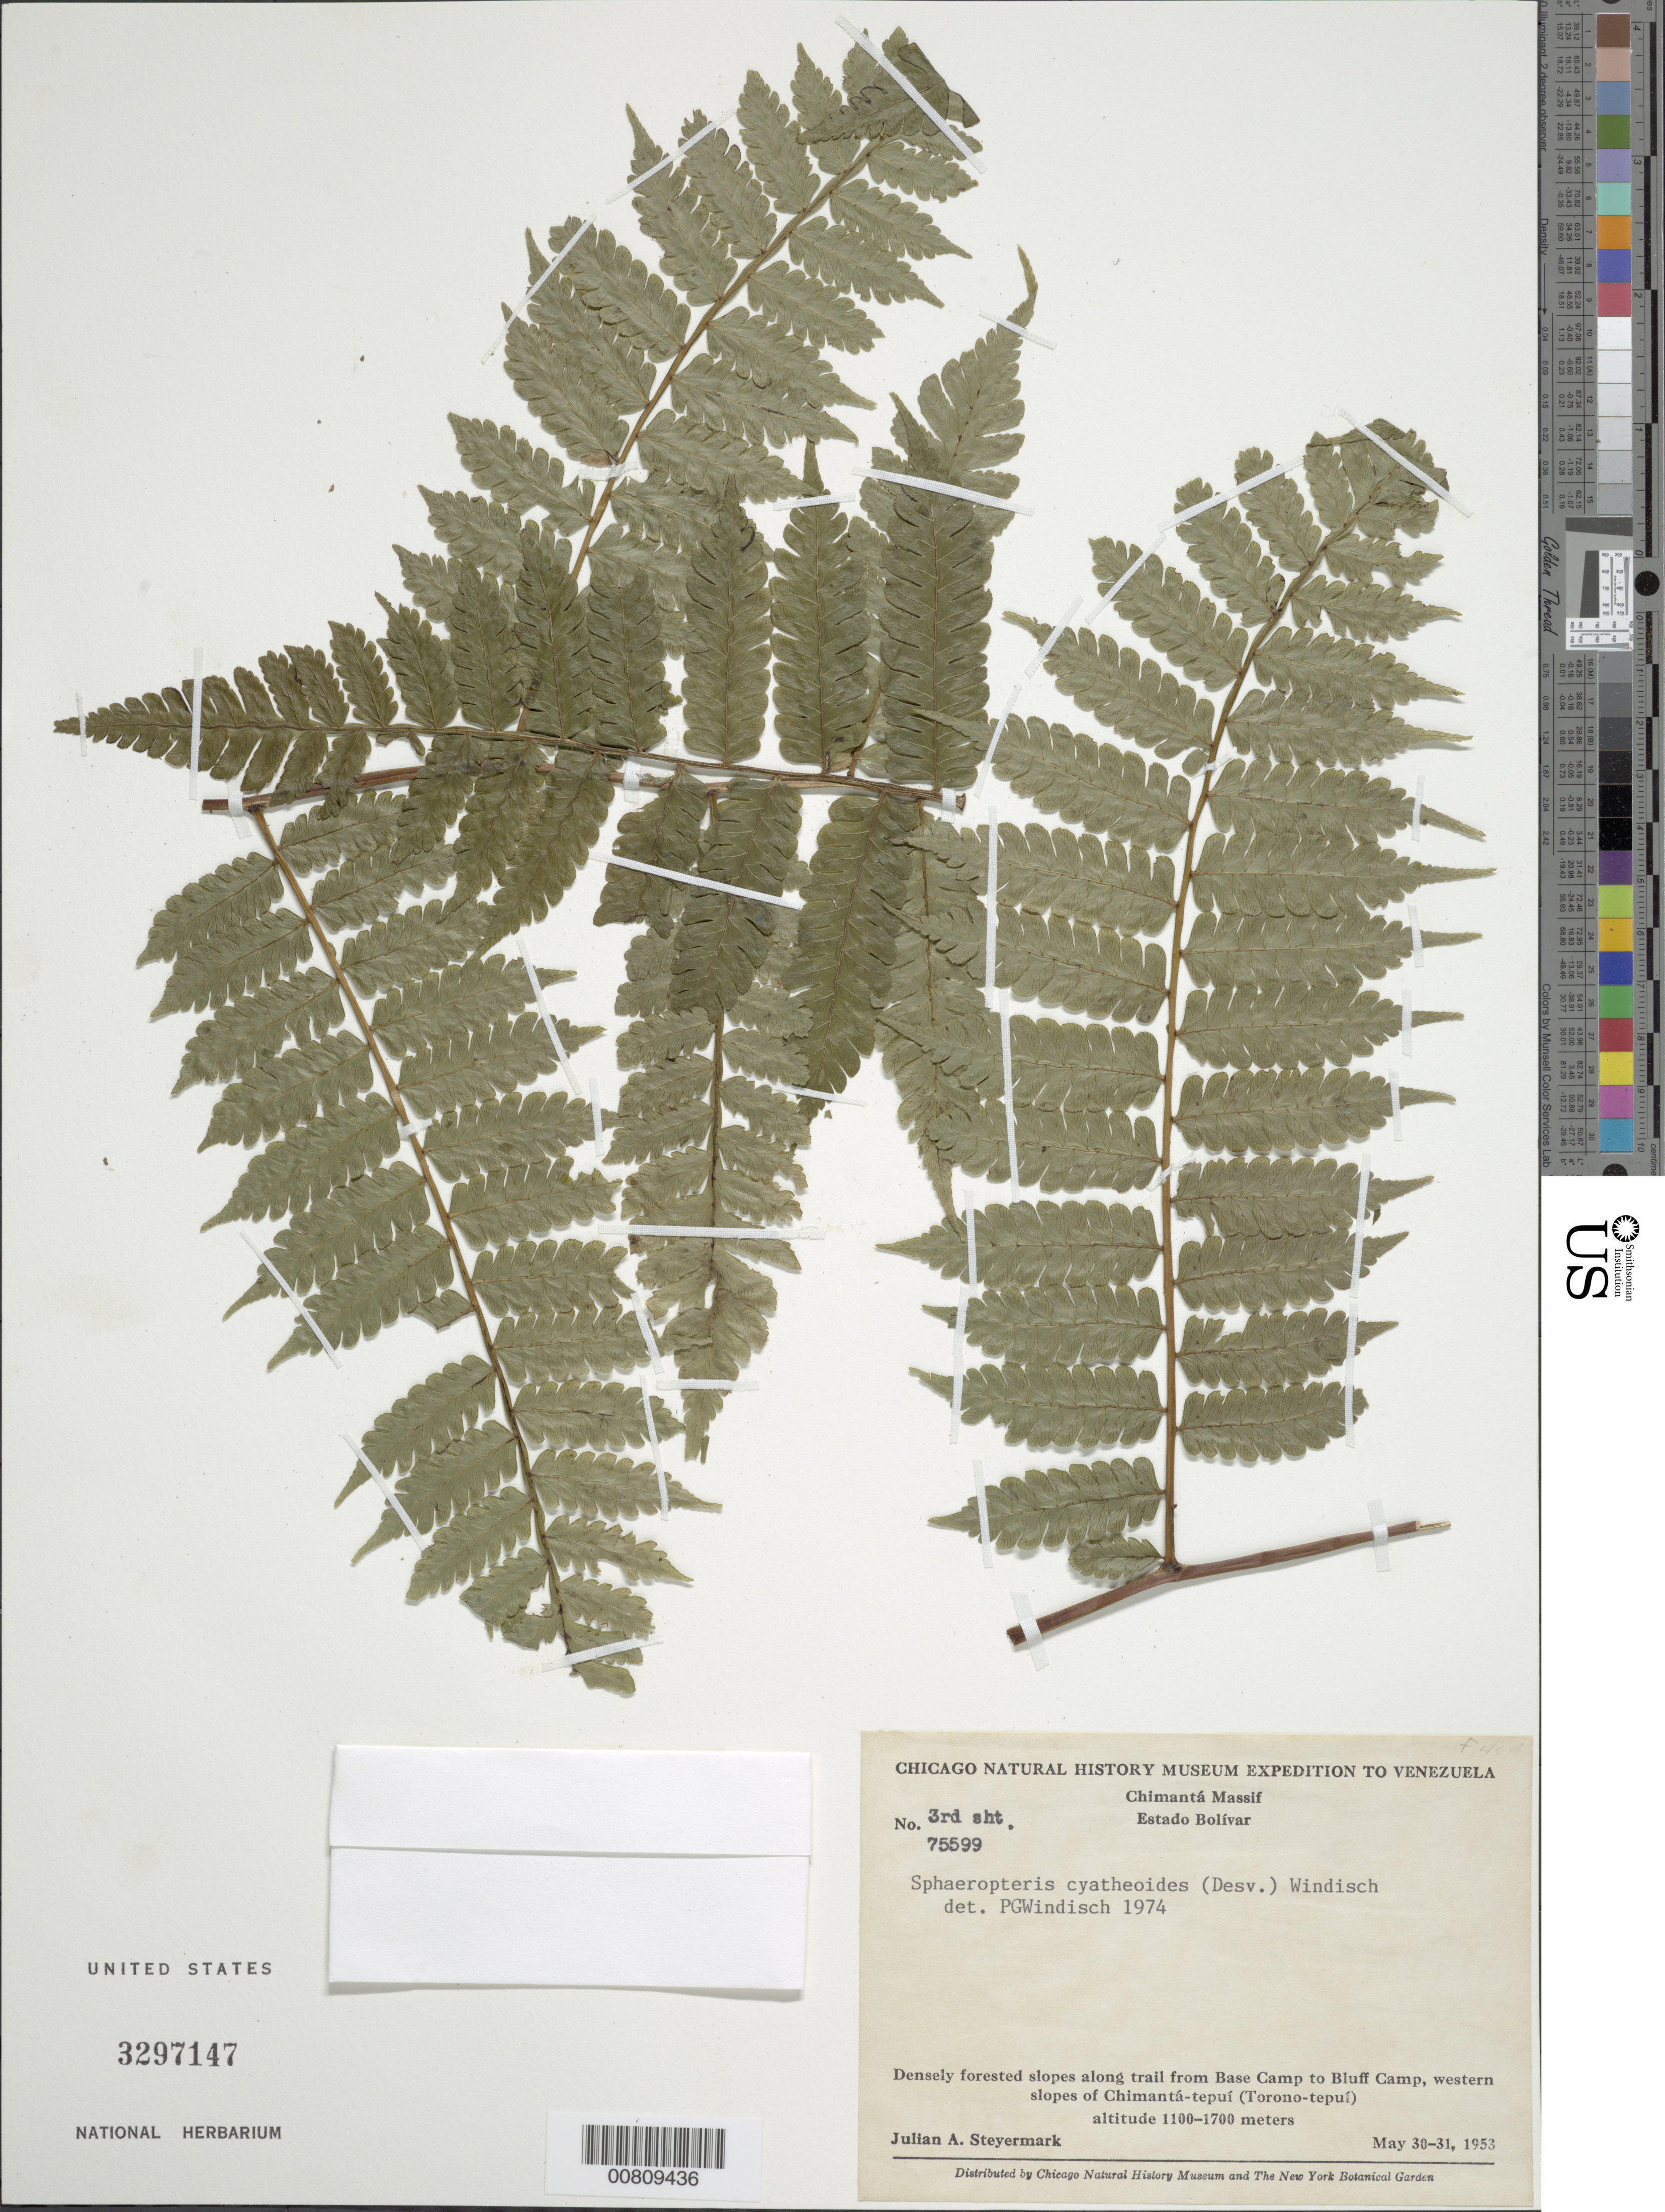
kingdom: Plantae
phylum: Tracheophyta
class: Polypodiopsida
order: Cyatheales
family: Cyatheaceae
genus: Cyathea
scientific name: Cyathea cyatheoides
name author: (Desv.) K.U. Kramer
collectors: J. Steyermark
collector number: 75599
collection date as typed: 30-May-53 to 31-May-53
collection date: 1953-05-30/1953-05-31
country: Venezuela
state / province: Bolívar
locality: Chimantá-tepuí (Torono-tepuí), from Base Camp to Bluff Camp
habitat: Densely forested slopes along trail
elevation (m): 1100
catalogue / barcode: US 3297147